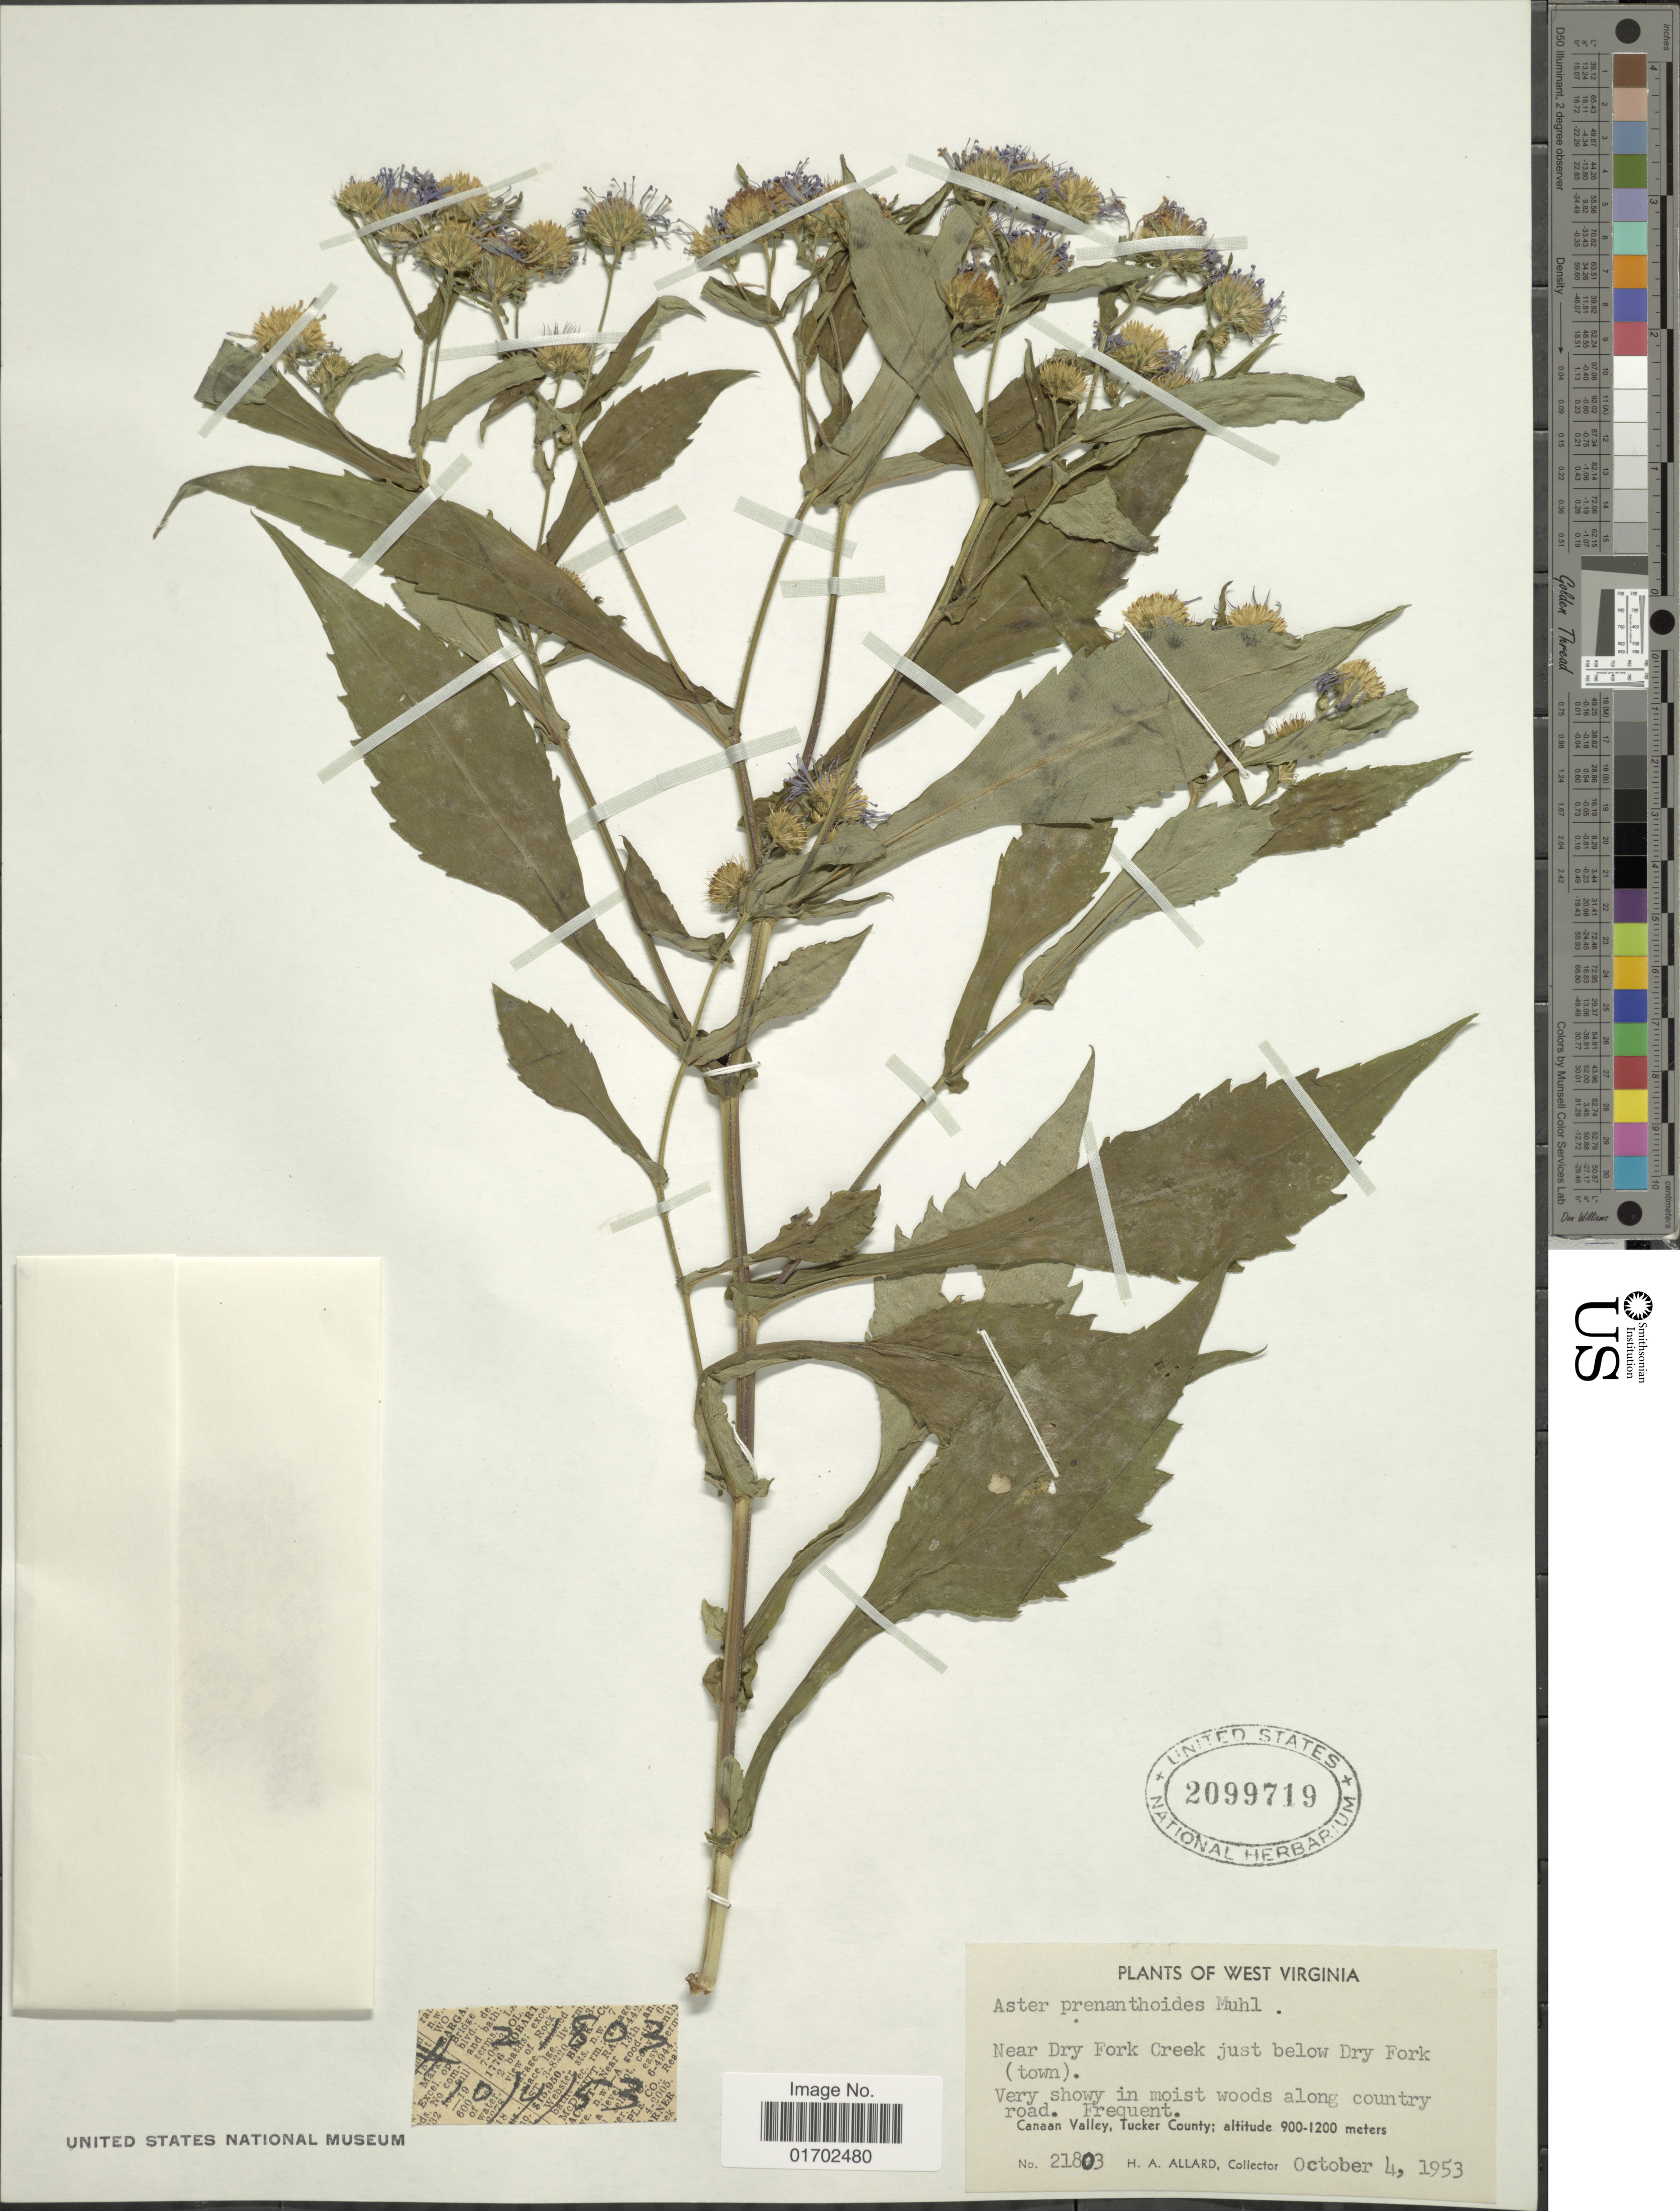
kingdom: Plantae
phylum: Tracheophyta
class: Magnoliopsida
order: Asterales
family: Asteraceae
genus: Symphyotrichum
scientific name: Symphyotrichum prenanthoides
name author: (Muhl. ex Willd.) G.L. Nesom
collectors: H. A. Allard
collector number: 21803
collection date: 1953-10-04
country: United States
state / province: West Virginia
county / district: Tucker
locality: Near Dry Fork Creek just below Dry Fork (town). Canaan Valley, Tucker County.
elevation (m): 900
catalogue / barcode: US 2099719